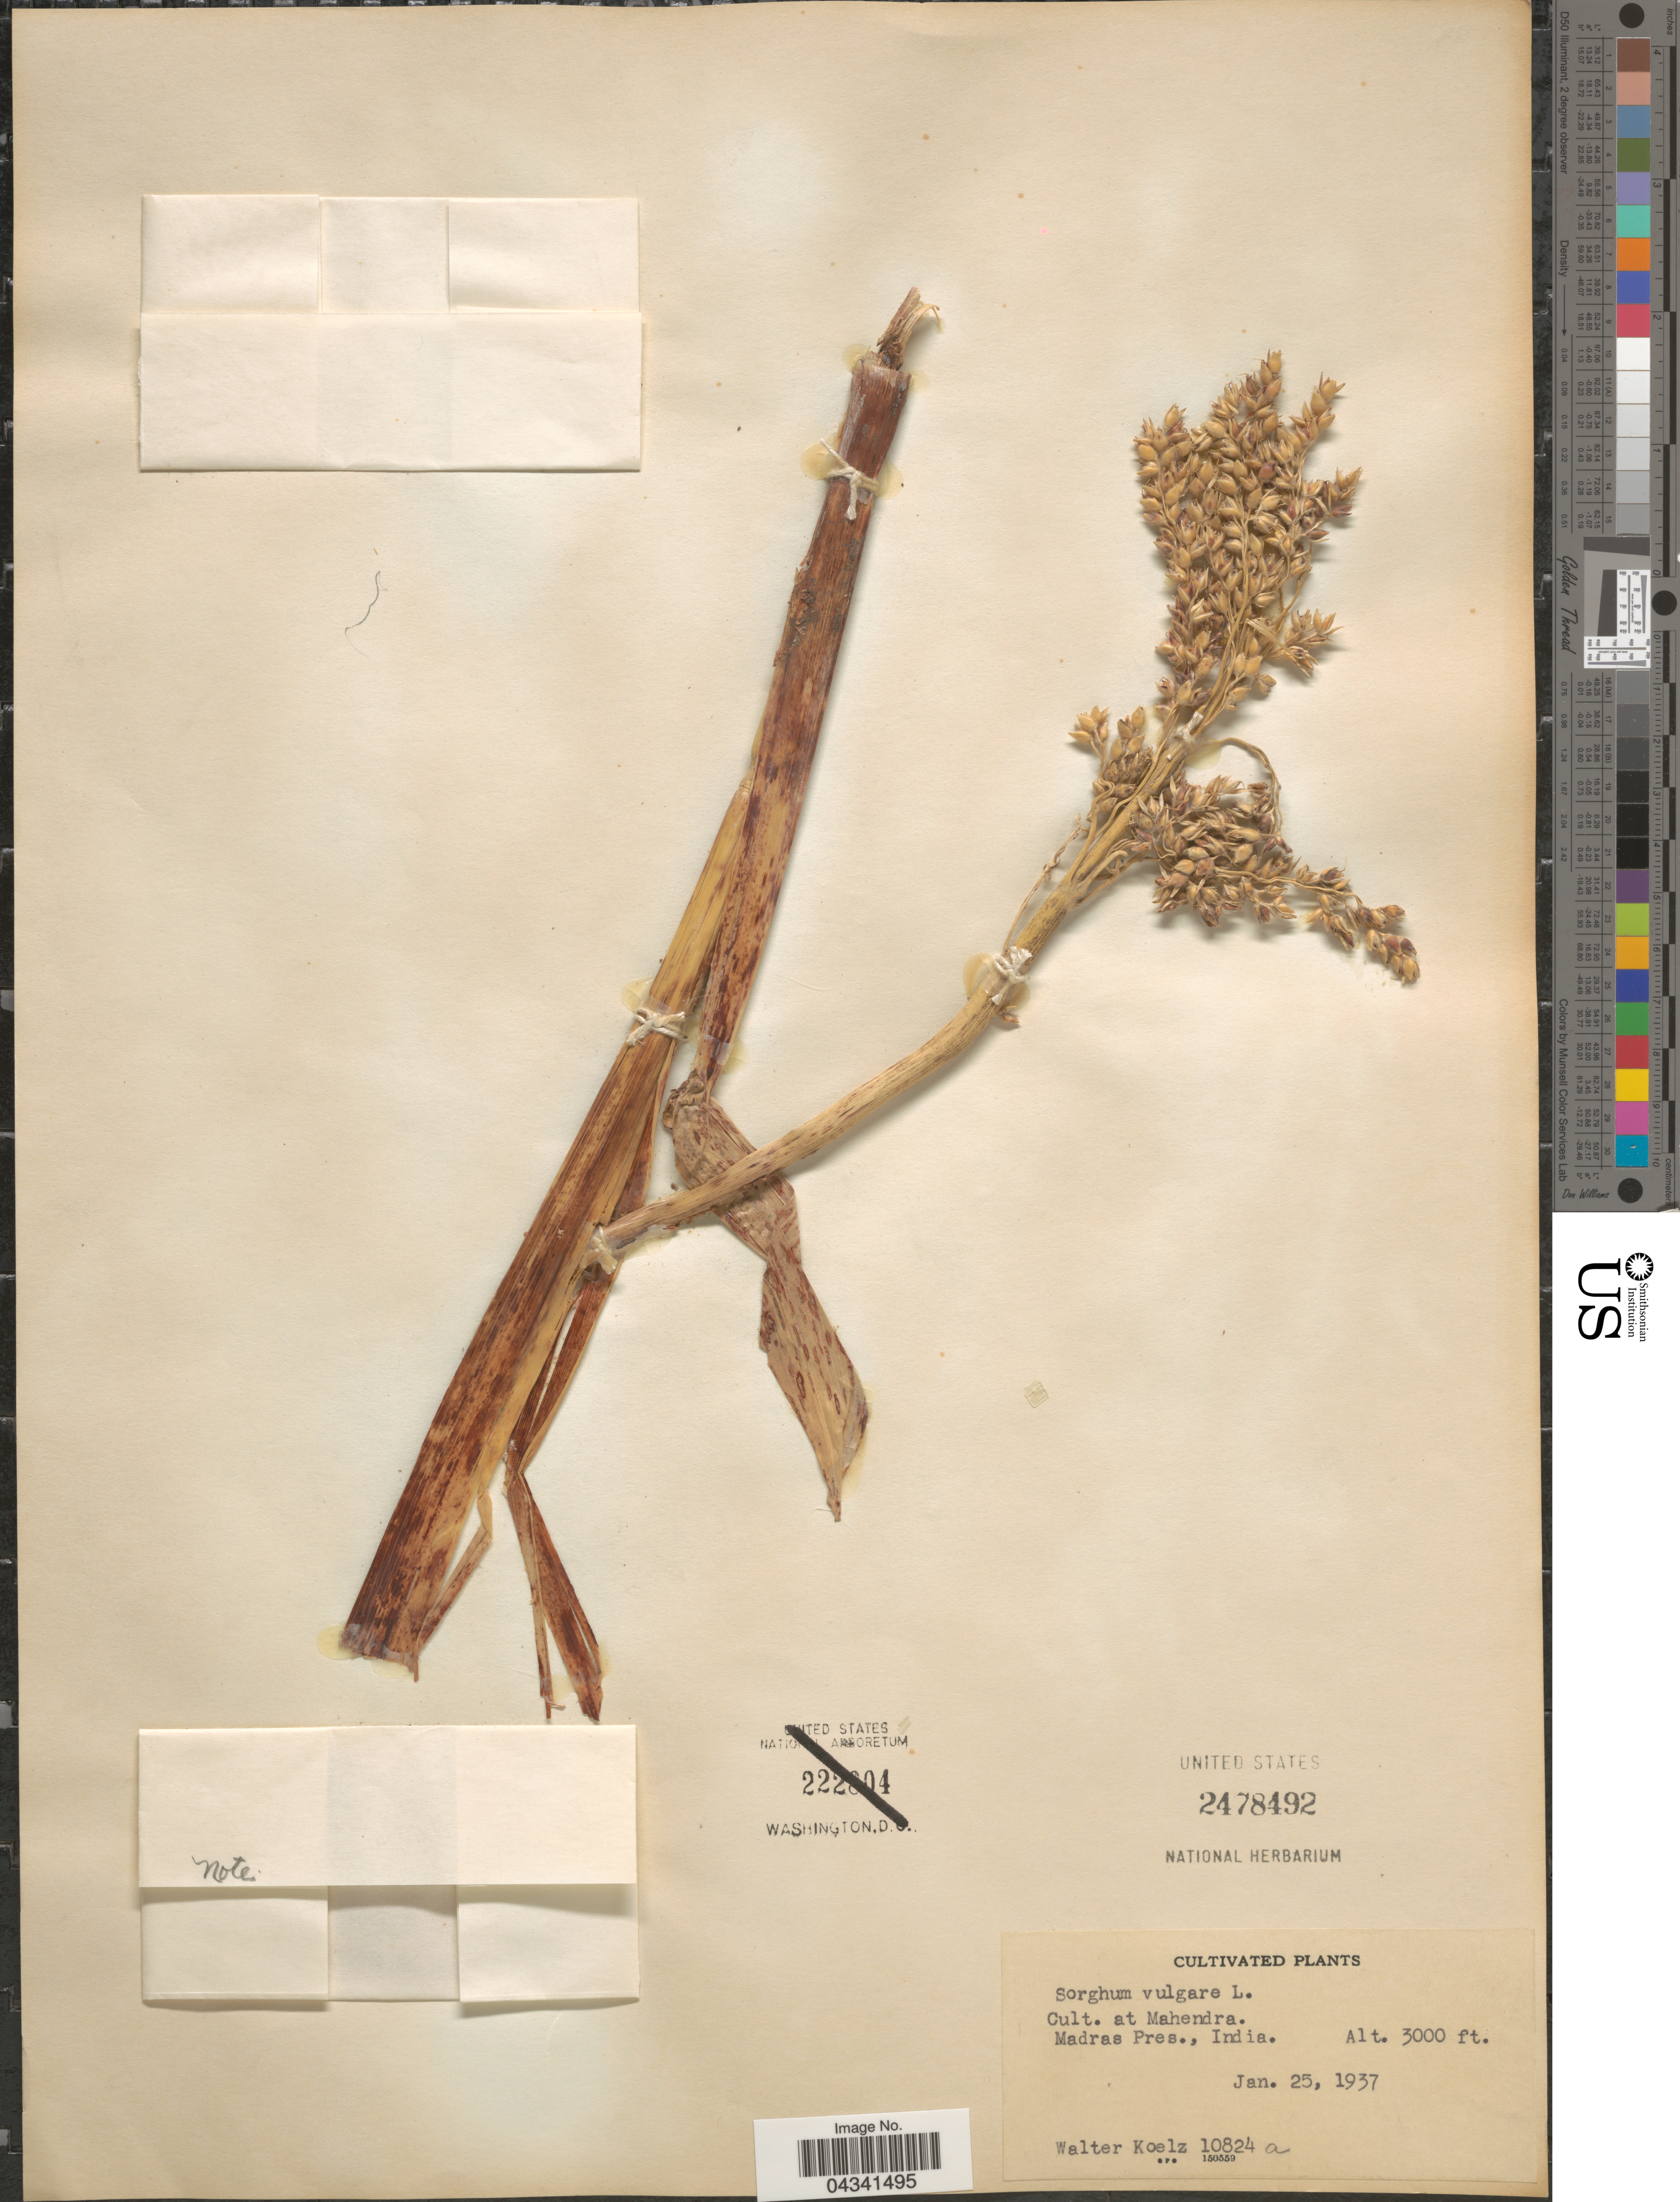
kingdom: Plantae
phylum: Tracheophyta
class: Liliopsida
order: Poales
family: Poaceae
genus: Sorghum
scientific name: Sorghum bicolor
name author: (L.) Moench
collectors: W. N. Koelz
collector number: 10824a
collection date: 1937-01-25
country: India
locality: Cult. at Mahendra. Madras Pres.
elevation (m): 914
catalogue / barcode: US 2478492